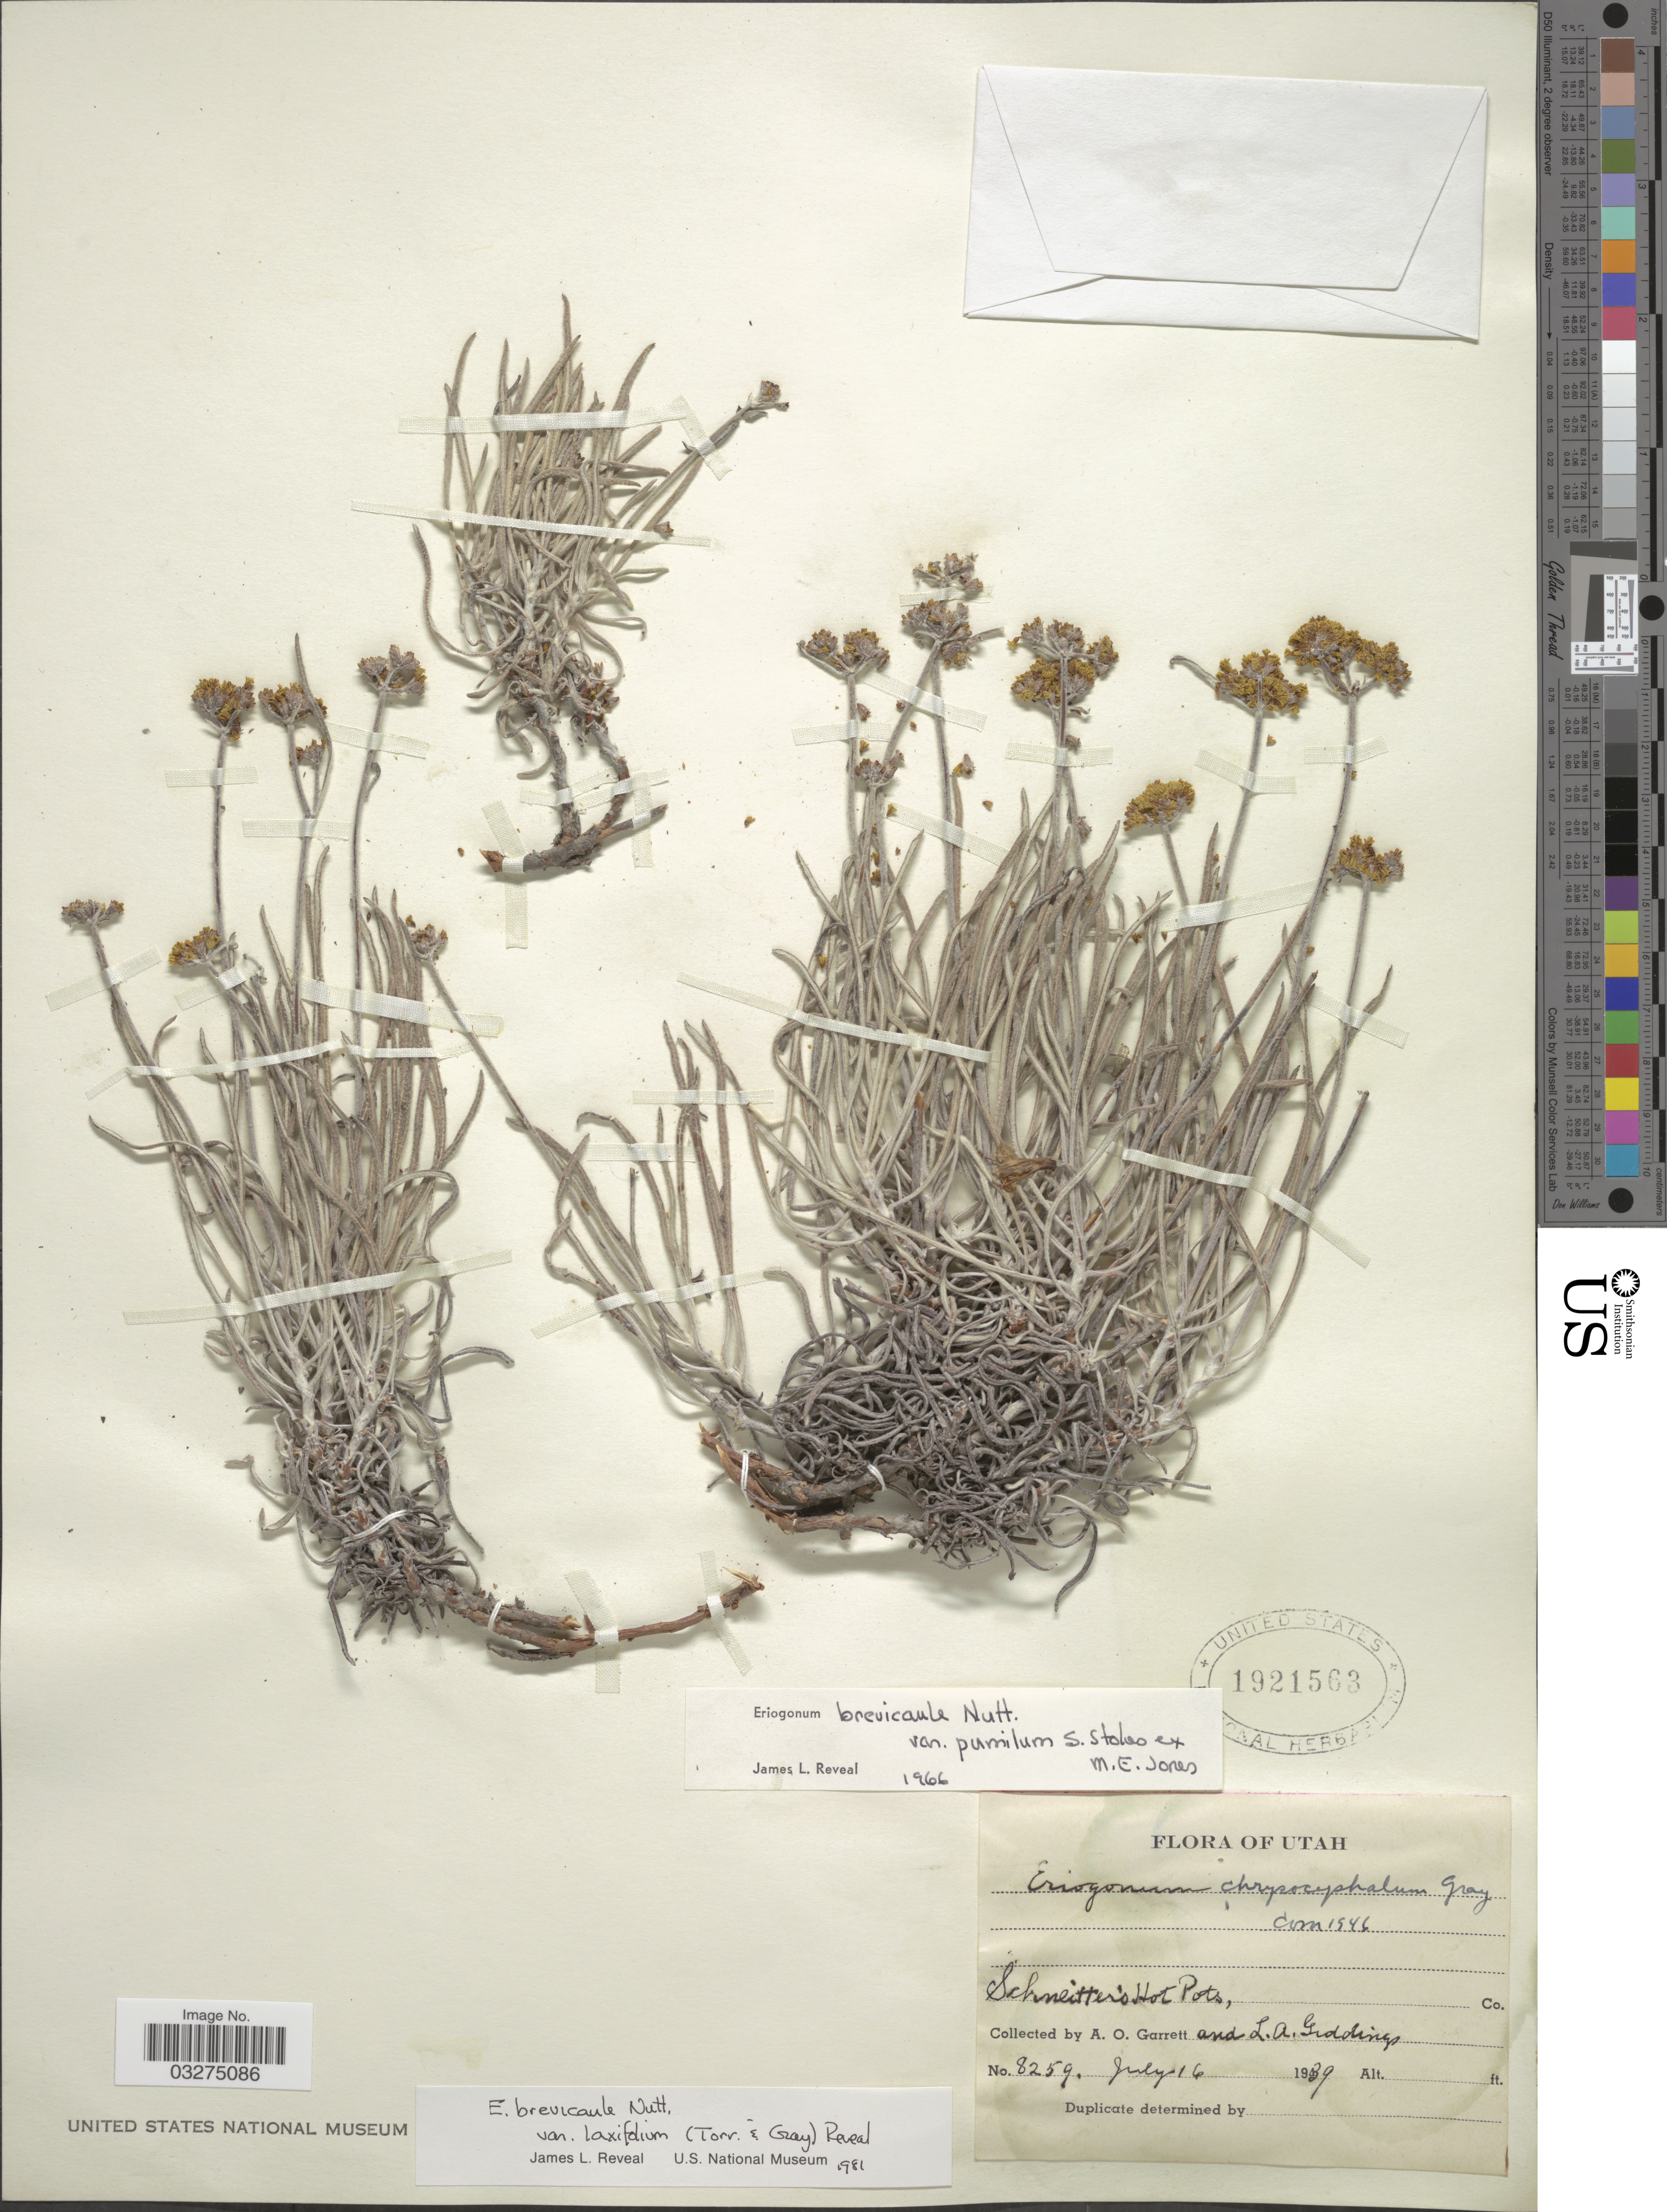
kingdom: Plantae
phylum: Tracheophyta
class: Magnoliopsida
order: Caryophyllales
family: Polygonaceae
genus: Eriogonum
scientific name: Eriogonum brevicaule var. laxifolium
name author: (Torr. & A. Gray) Reveal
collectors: A. O. Garrett & L. Giddings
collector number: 8259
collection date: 1839-07-16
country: United States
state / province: Utah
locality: Schneitter's Hot Pots.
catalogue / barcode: US 1921563